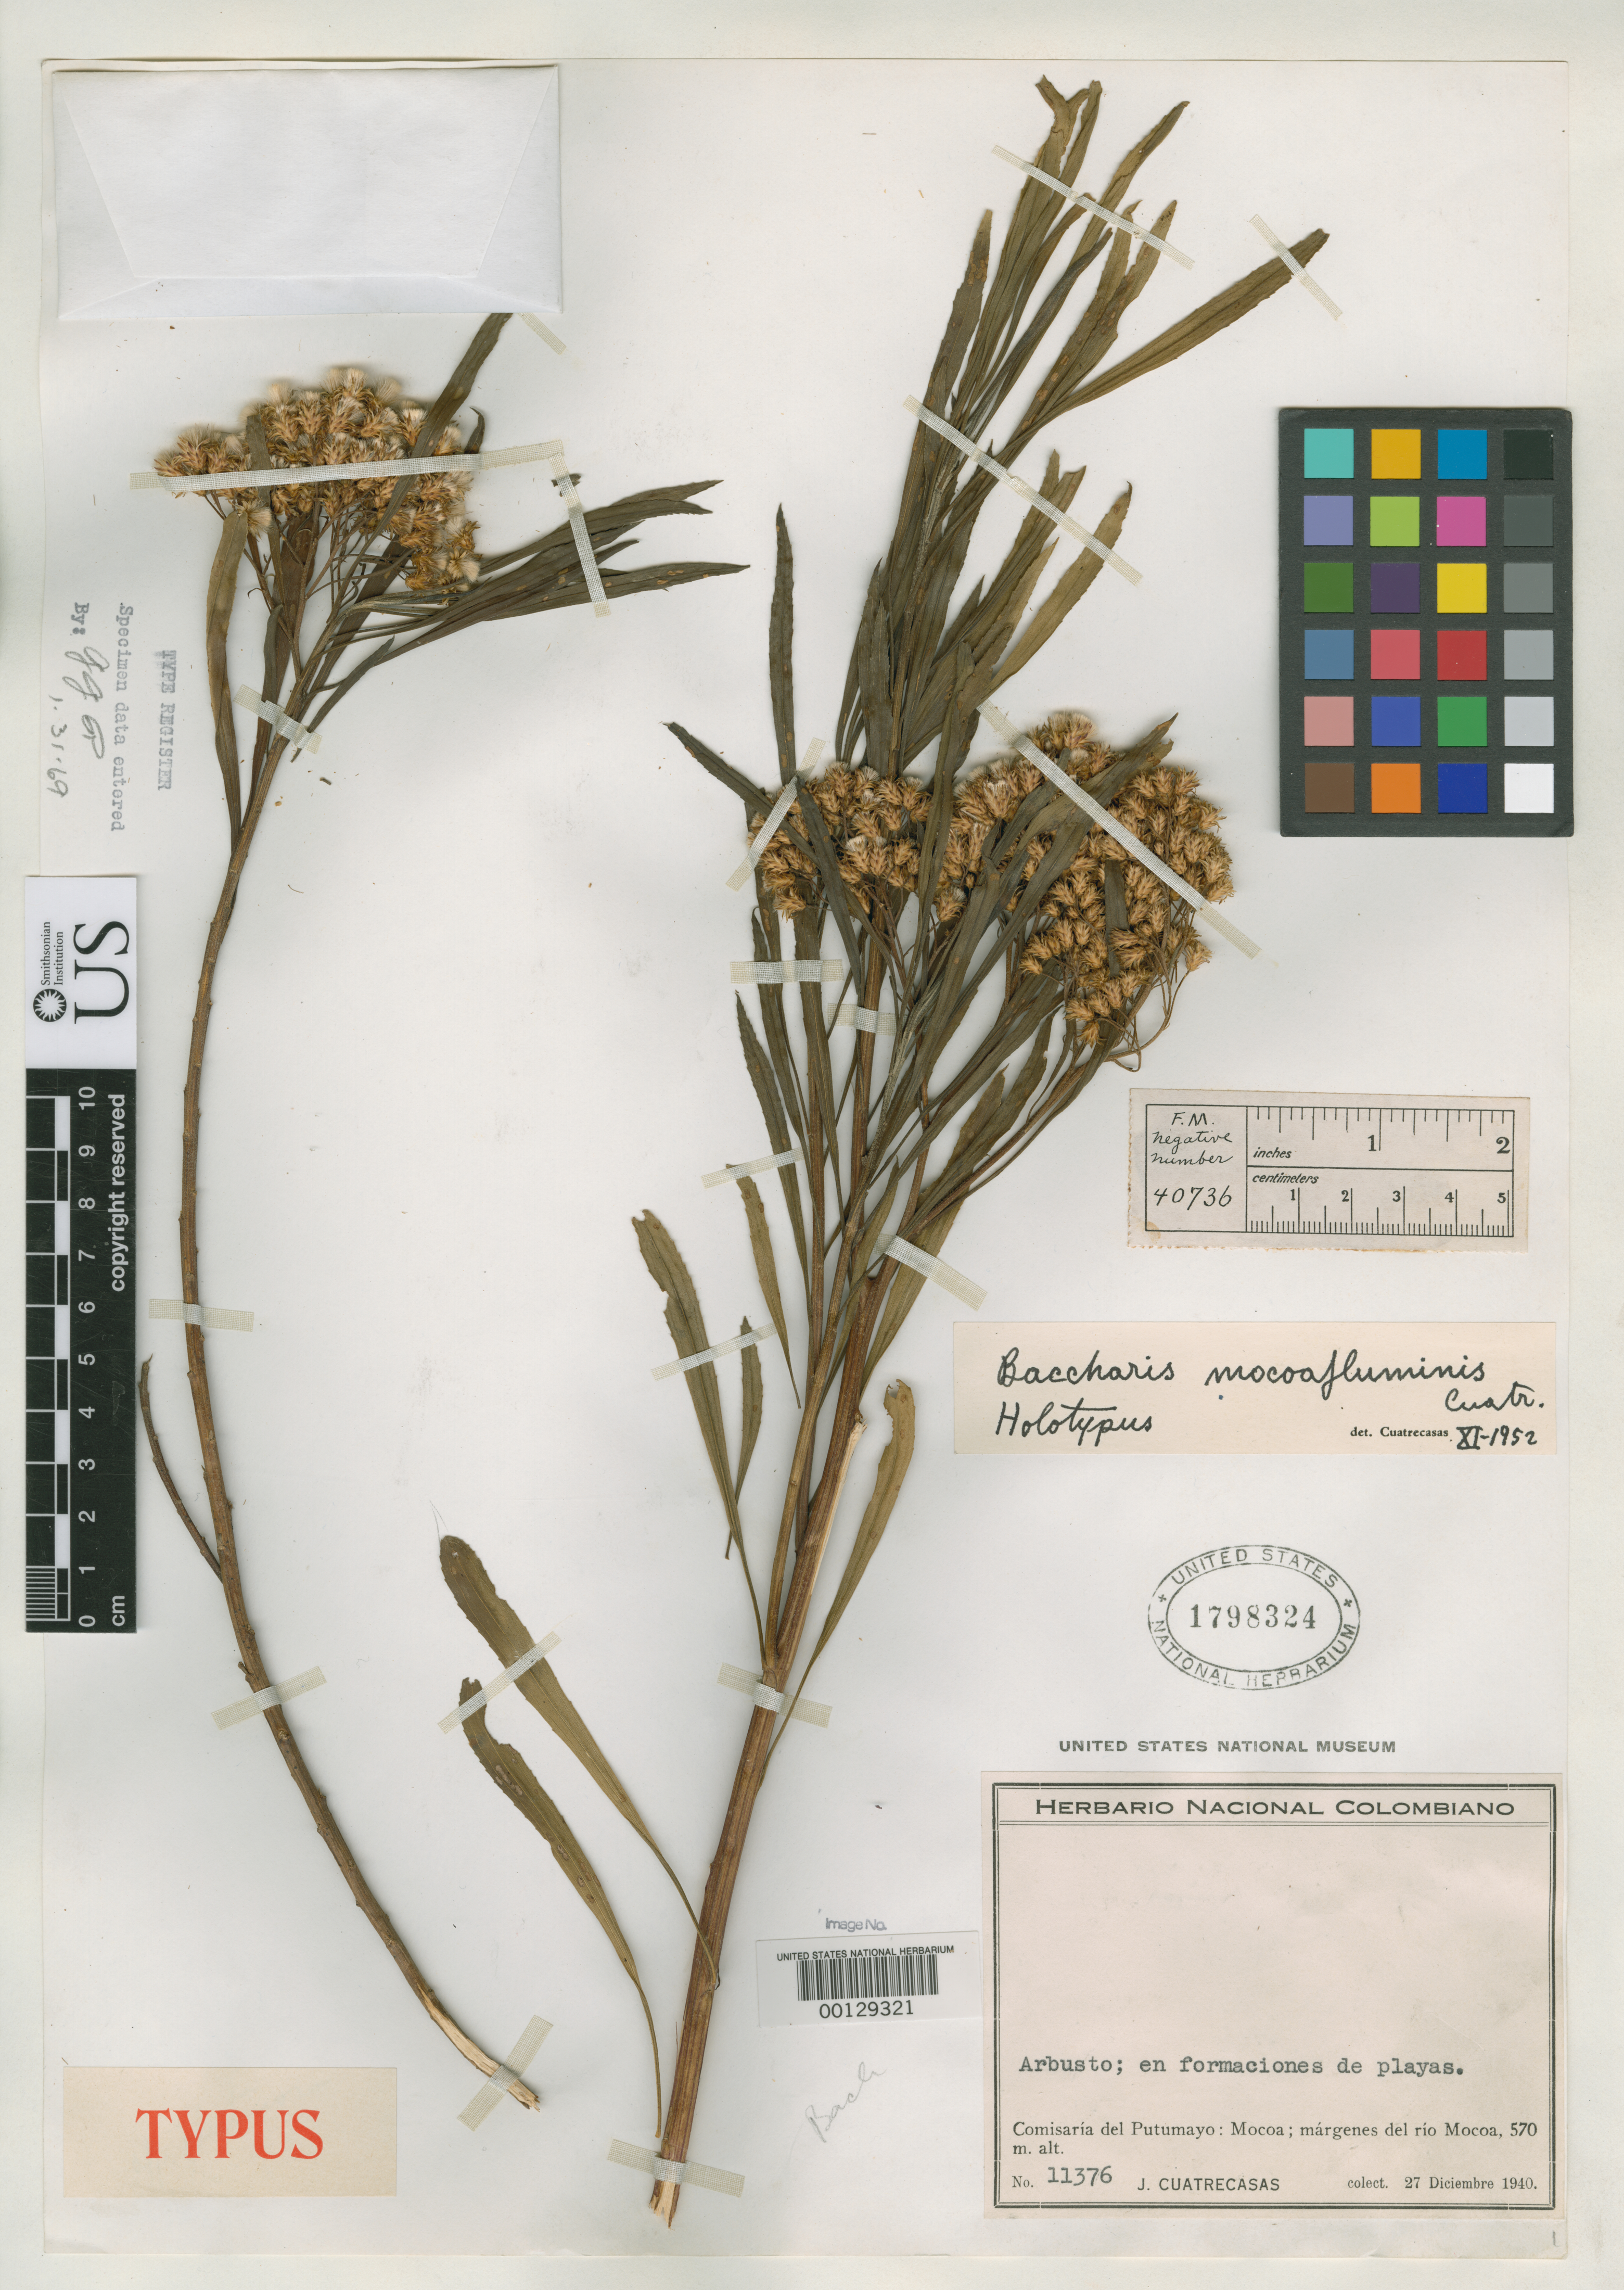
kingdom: Plantae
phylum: Tracheophyta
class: Magnoliopsida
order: Asterales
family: Asteraceae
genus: Baccharis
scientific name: Baccharis mocoafluminis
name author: Cuatrec.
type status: Holotype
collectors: J. Cuatrecasas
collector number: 11376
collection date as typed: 27 Dec 1940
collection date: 1940-12-27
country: Colombia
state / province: Putumayo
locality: Rio Mocoa.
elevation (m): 570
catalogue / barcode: US 1798324